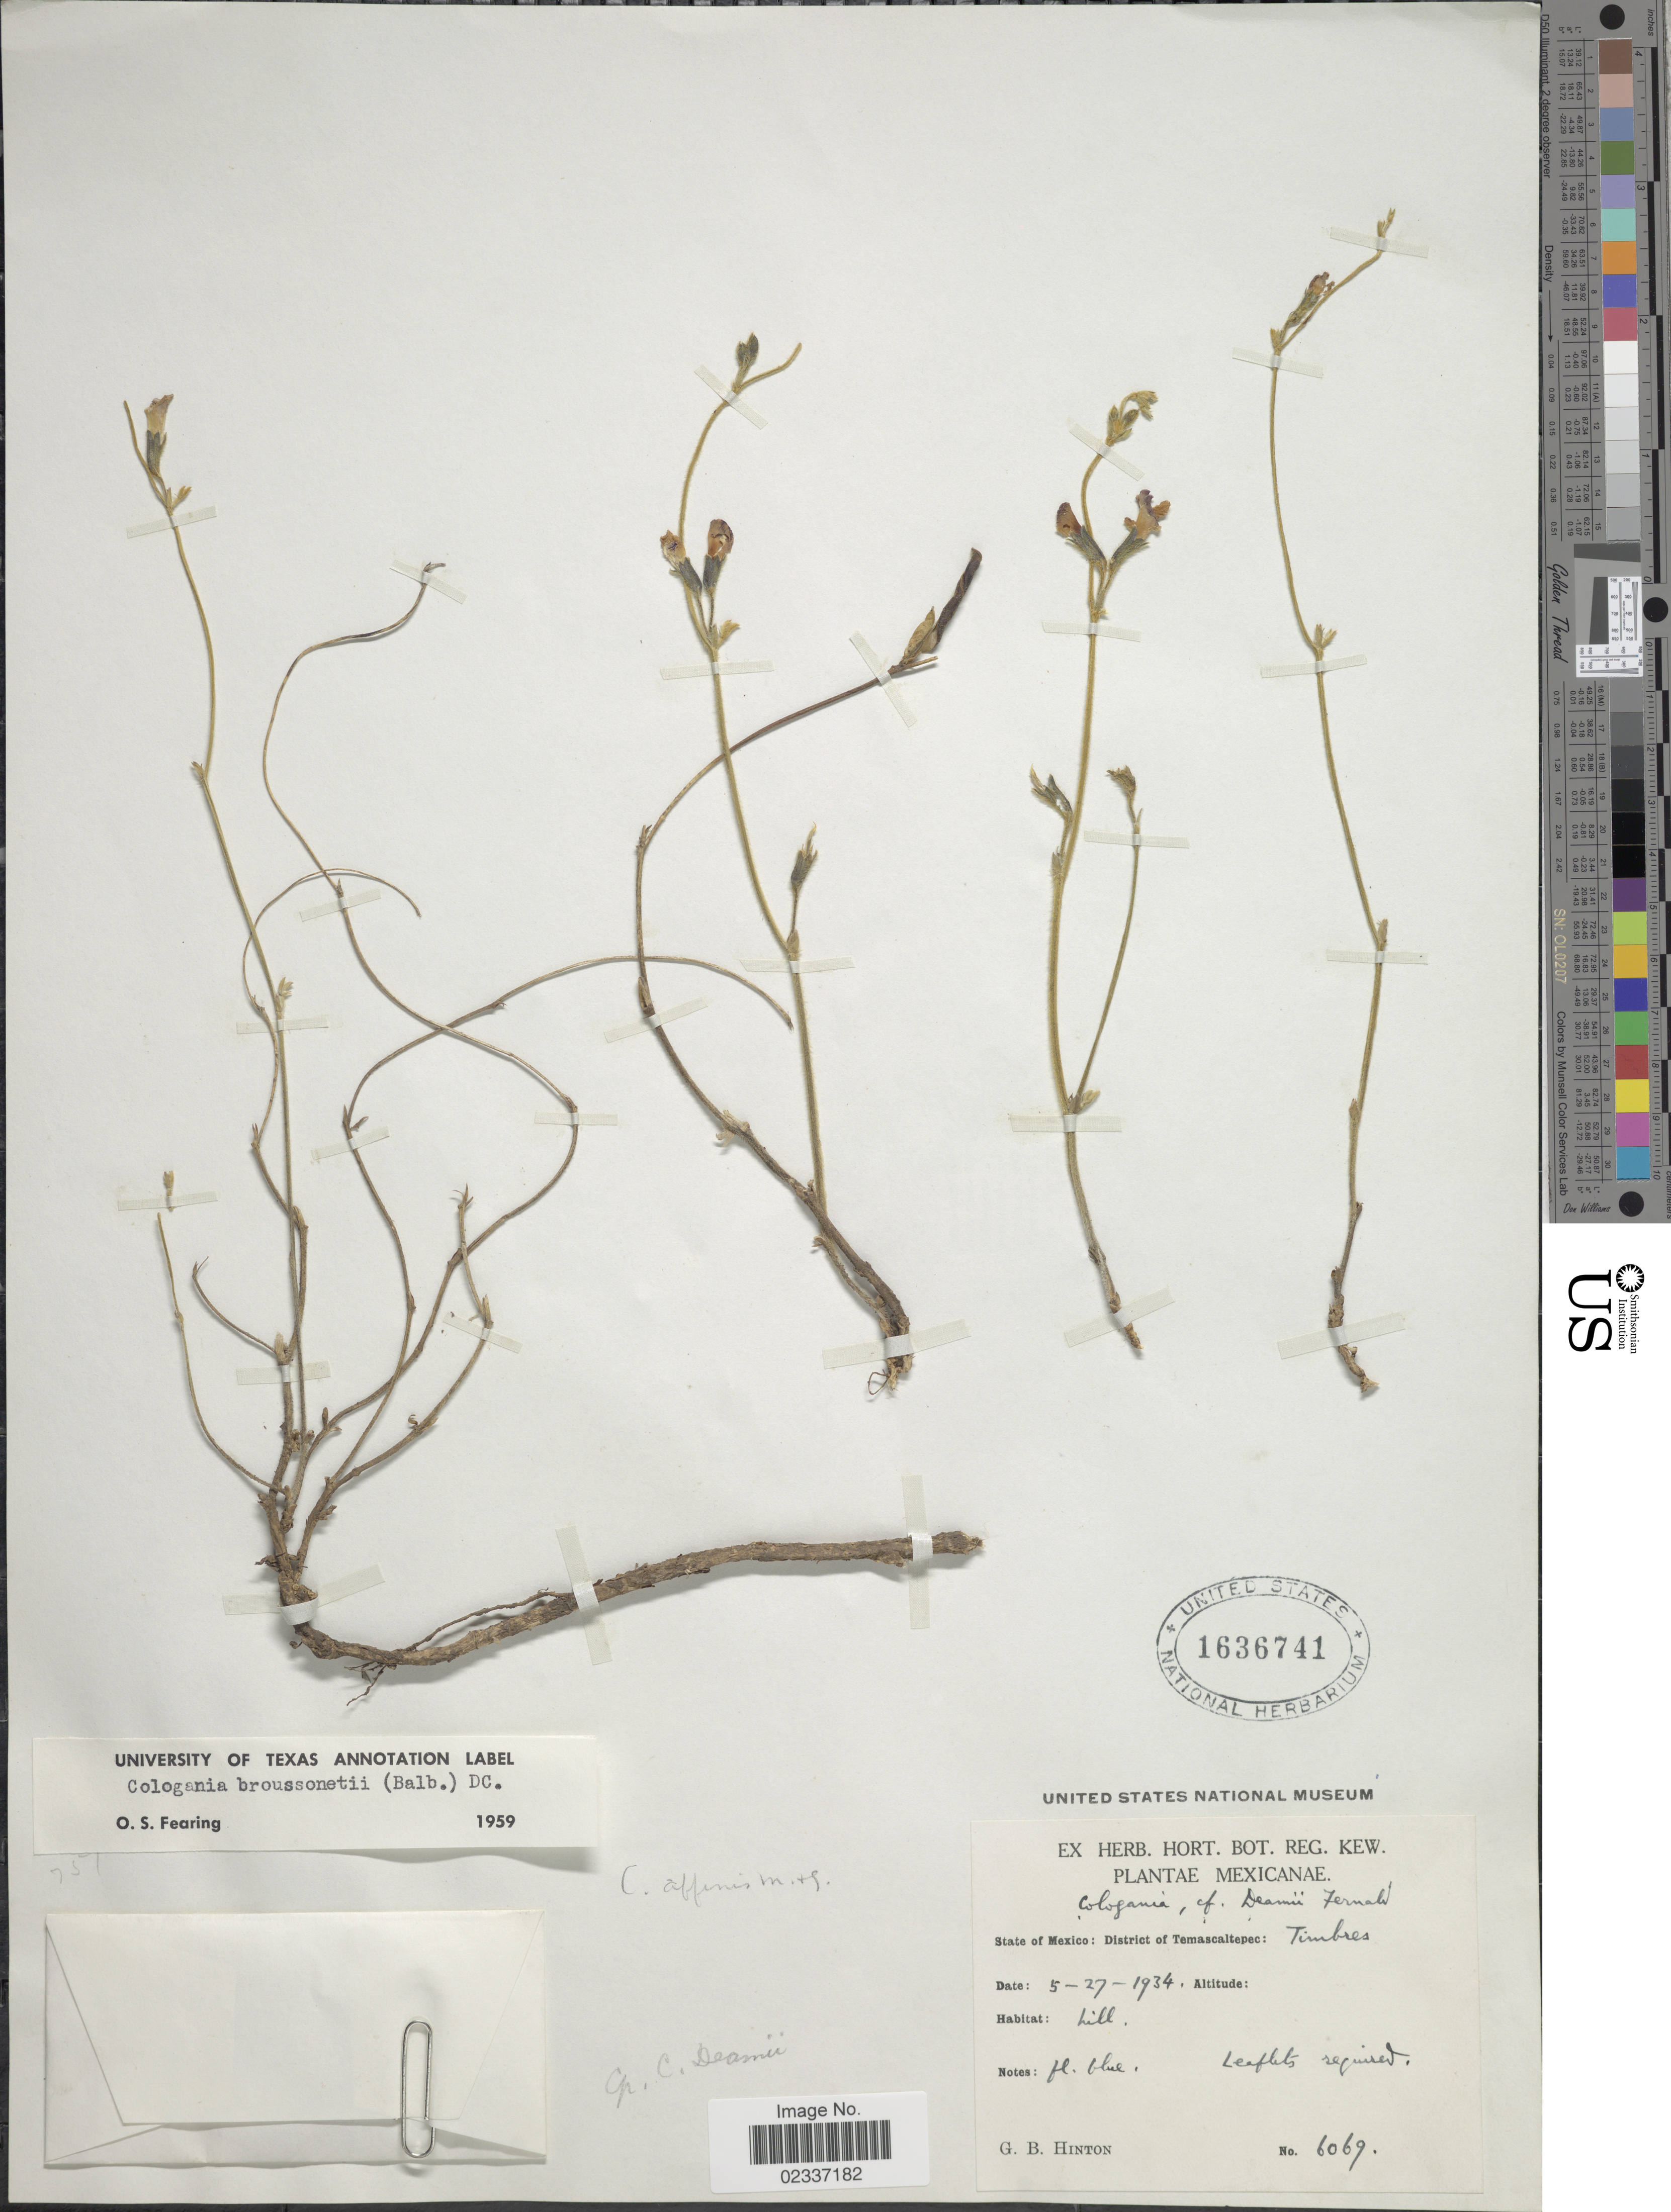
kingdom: Plantae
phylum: Tracheophyta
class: Magnoliopsida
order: Fabales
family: Fabaceae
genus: Cologania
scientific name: Cologania broussonetii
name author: (Balb.) DC.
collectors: G. B. Hinton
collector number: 6069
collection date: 1934-05-27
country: Mexico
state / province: México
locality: District of Temascaltepec: Timbres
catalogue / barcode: US 1636741